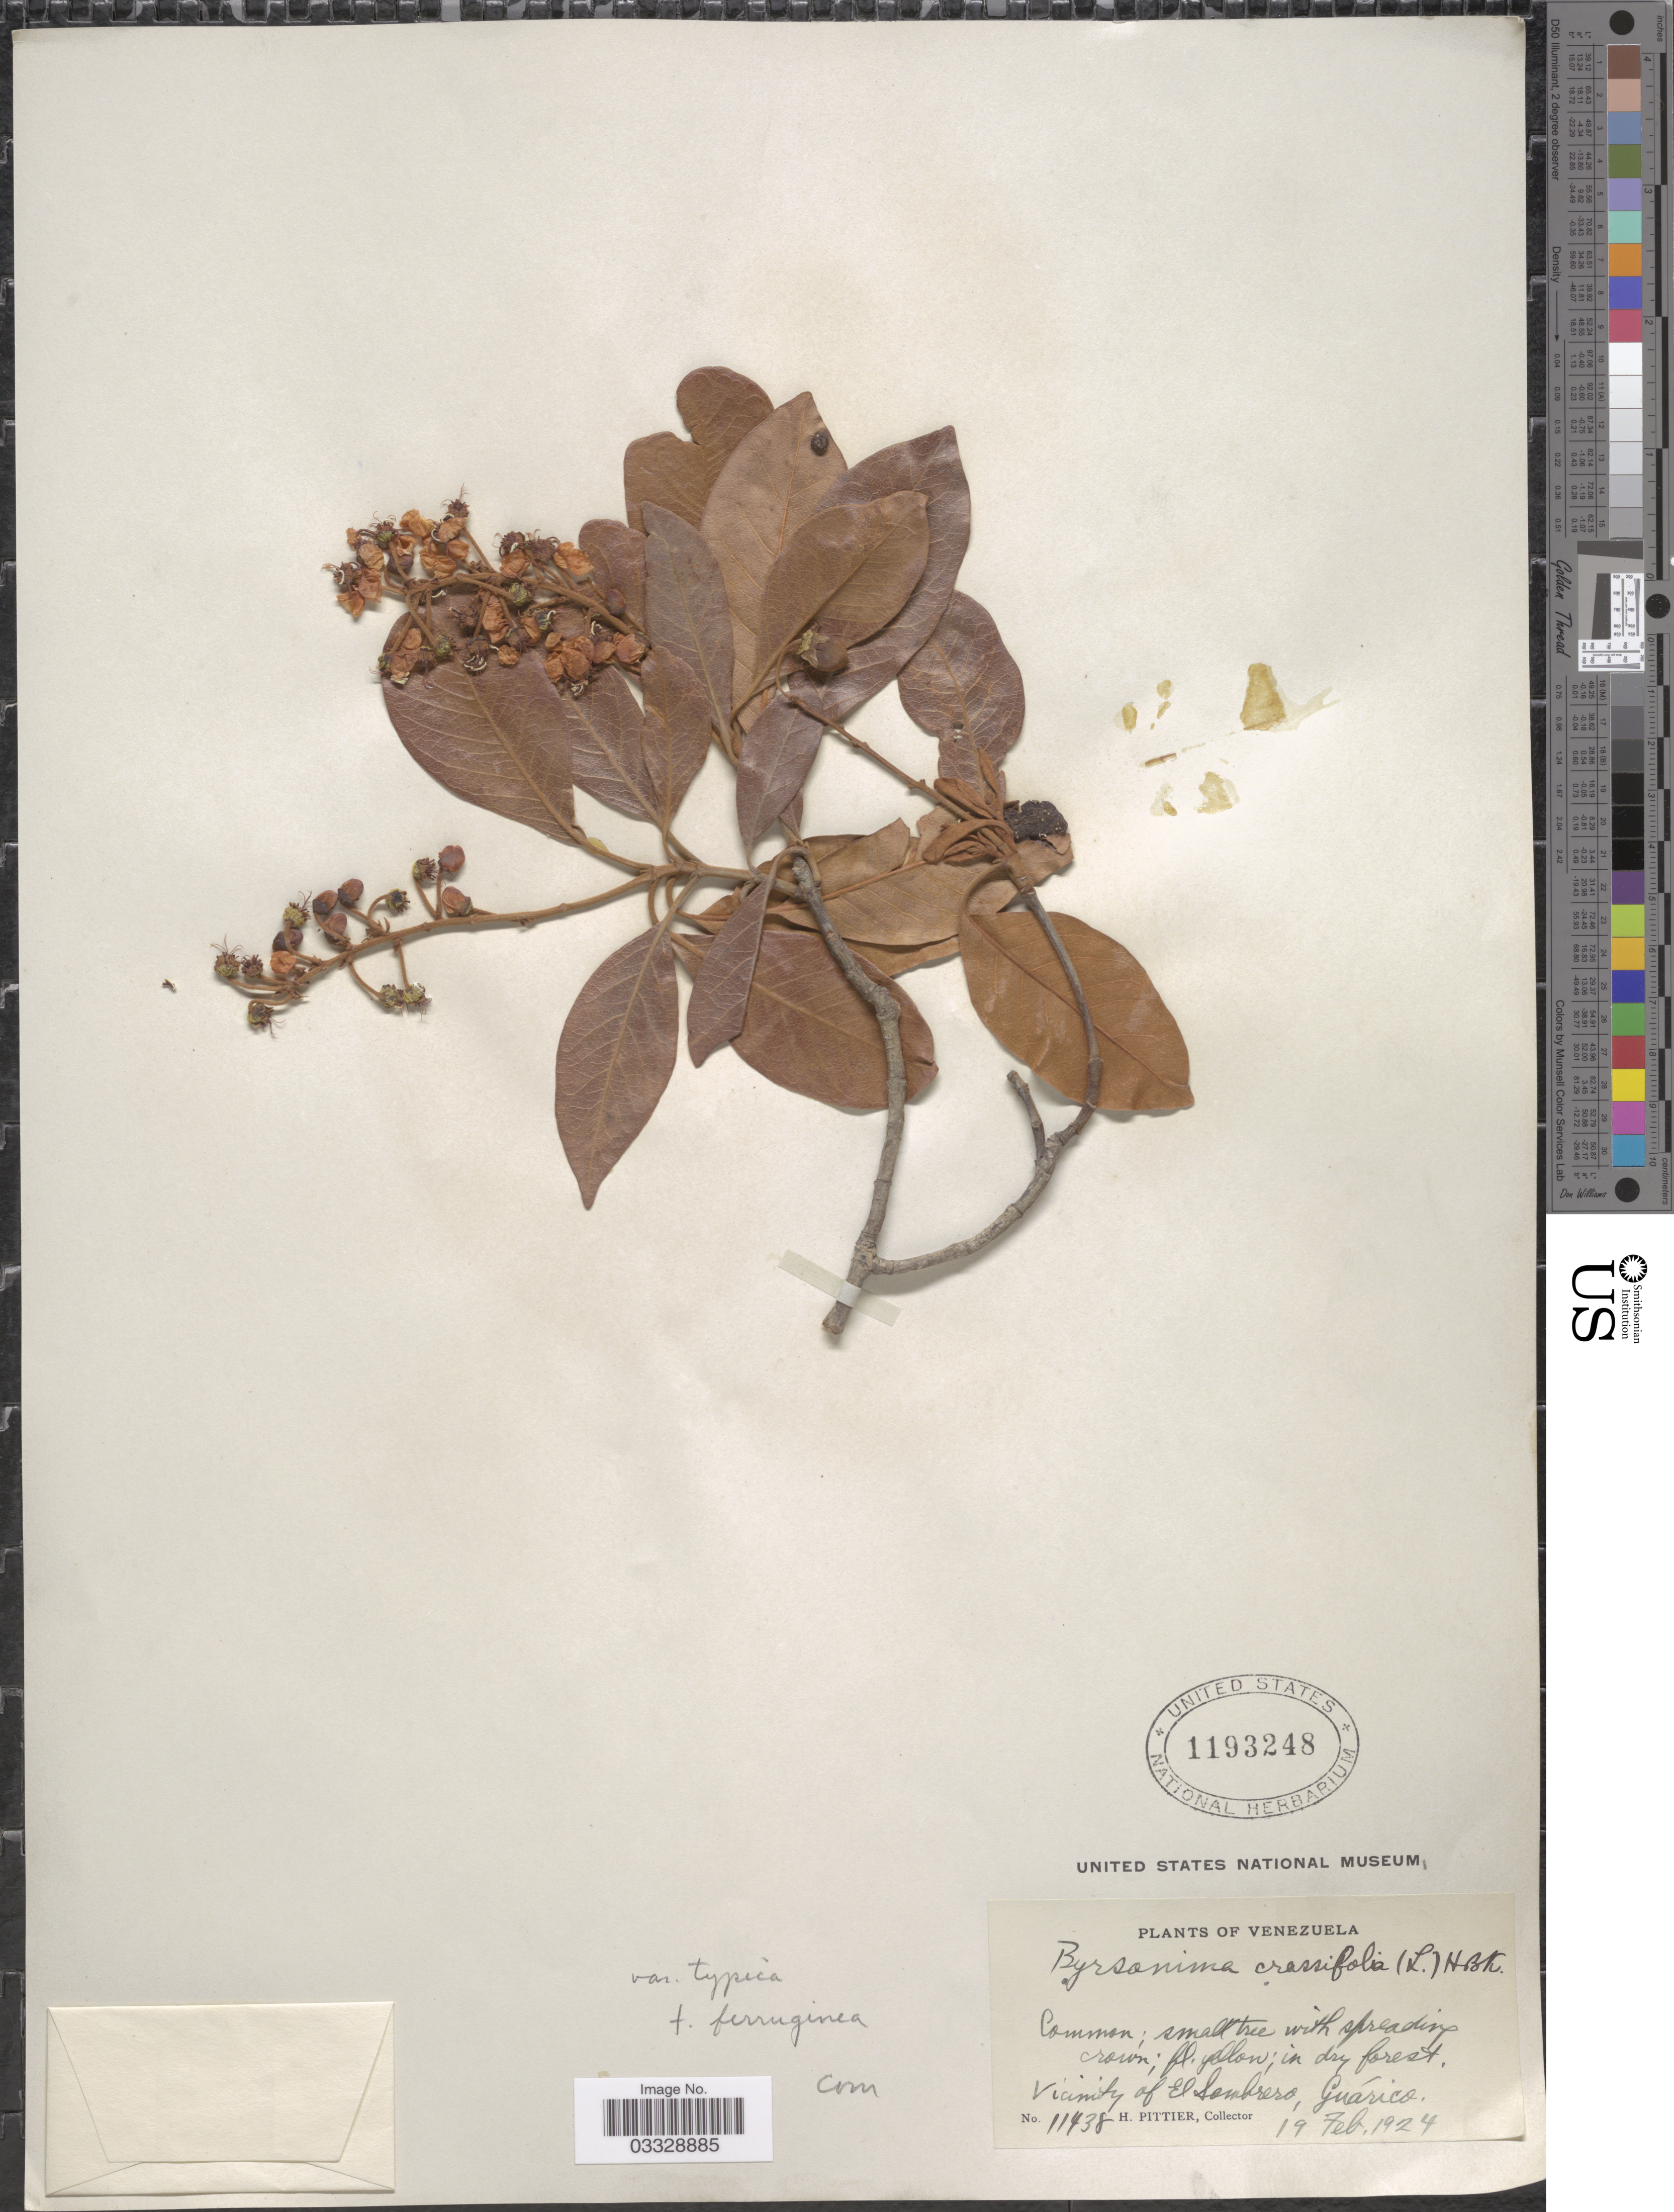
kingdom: Plantae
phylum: Tracheophyta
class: Magnoliopsida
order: Malpighiales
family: Malpighiaceae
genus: Byrsonima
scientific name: Byrsonima crassifolia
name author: (L.) Kunth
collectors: H. F. Pittier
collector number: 11438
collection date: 1924-02-19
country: Venezuela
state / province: Guárico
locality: Vicinity of El Sombrero.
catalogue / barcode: US 1193248